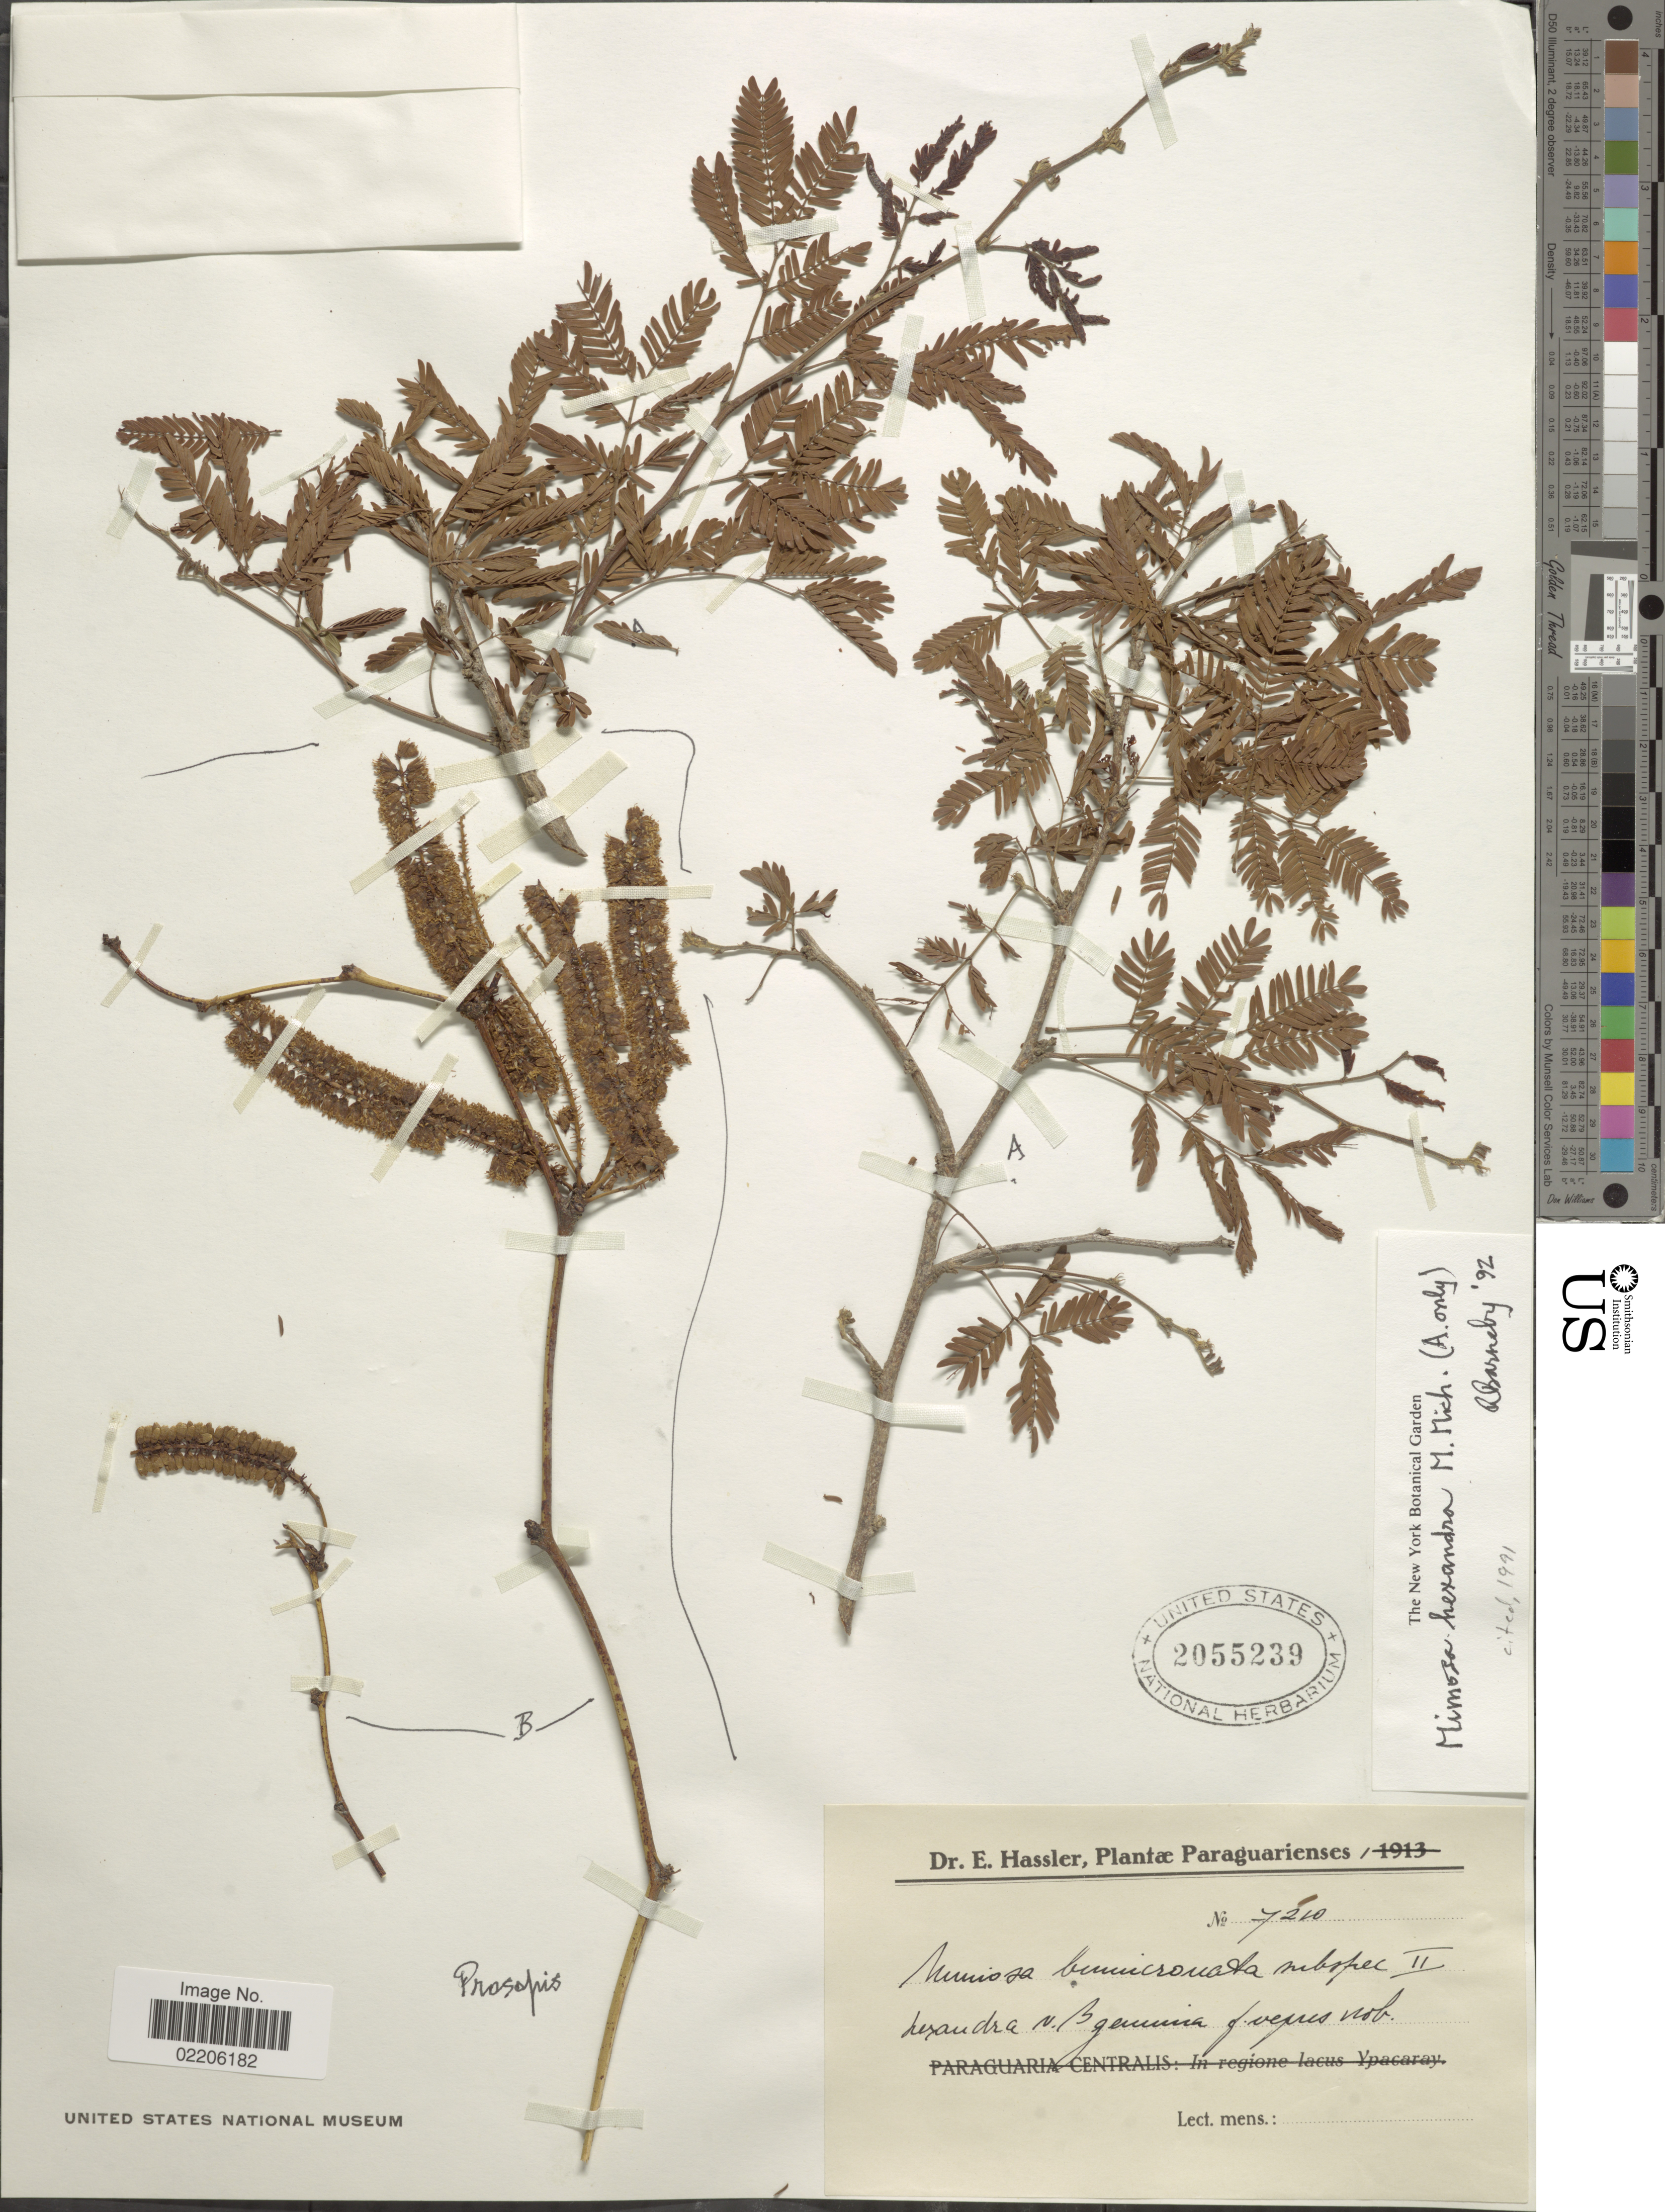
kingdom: Plantae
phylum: Tracheophyta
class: Magnoliopsida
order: Fabales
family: Fabaceae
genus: Mimosa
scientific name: Mimosa hexandra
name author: Micheli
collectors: E. Hassler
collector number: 7210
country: Paraguay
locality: Paraguarienses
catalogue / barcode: US 2055239